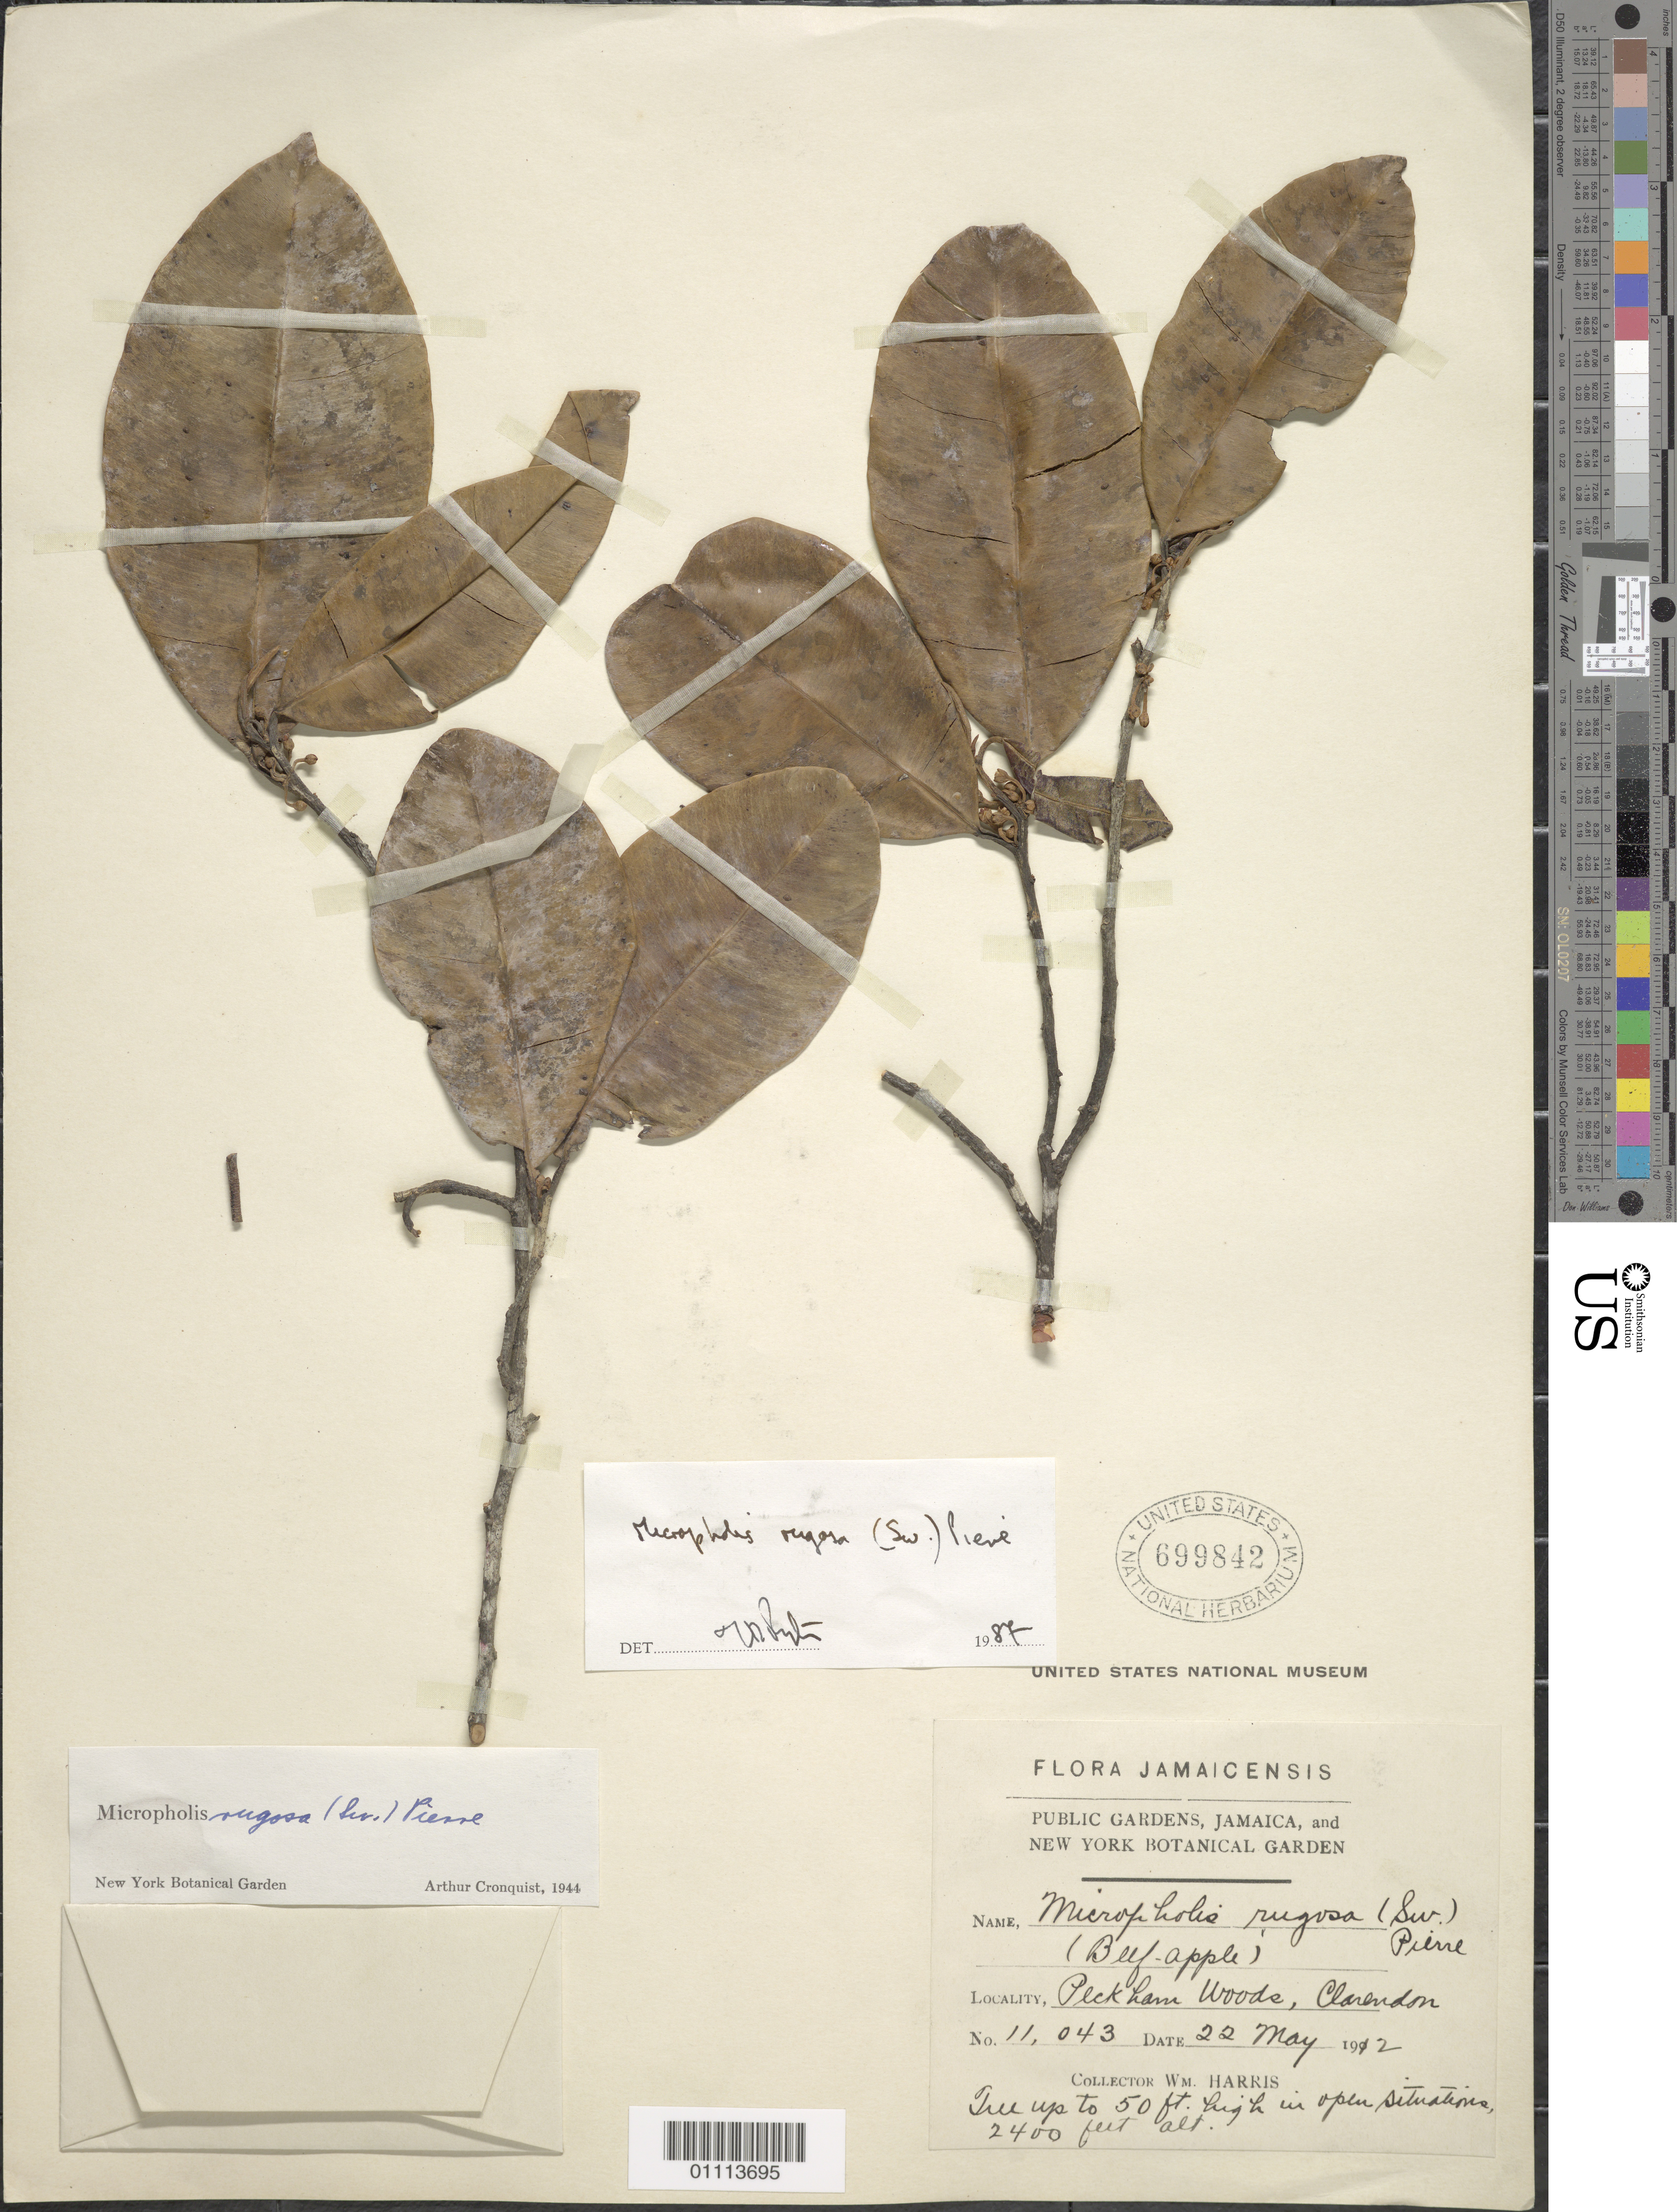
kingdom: Plantae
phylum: Tracheophyta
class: Magnoliopsida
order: Ericales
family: Sapotaceae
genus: Micropholis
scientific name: Micropholis rugosa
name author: (Sw.) Pierre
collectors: W. Harris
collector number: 11043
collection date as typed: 22 May 1912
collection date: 1912-05-22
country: Jamaica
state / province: Clarendon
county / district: Peckham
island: Jamaica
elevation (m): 732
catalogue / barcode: US 699842